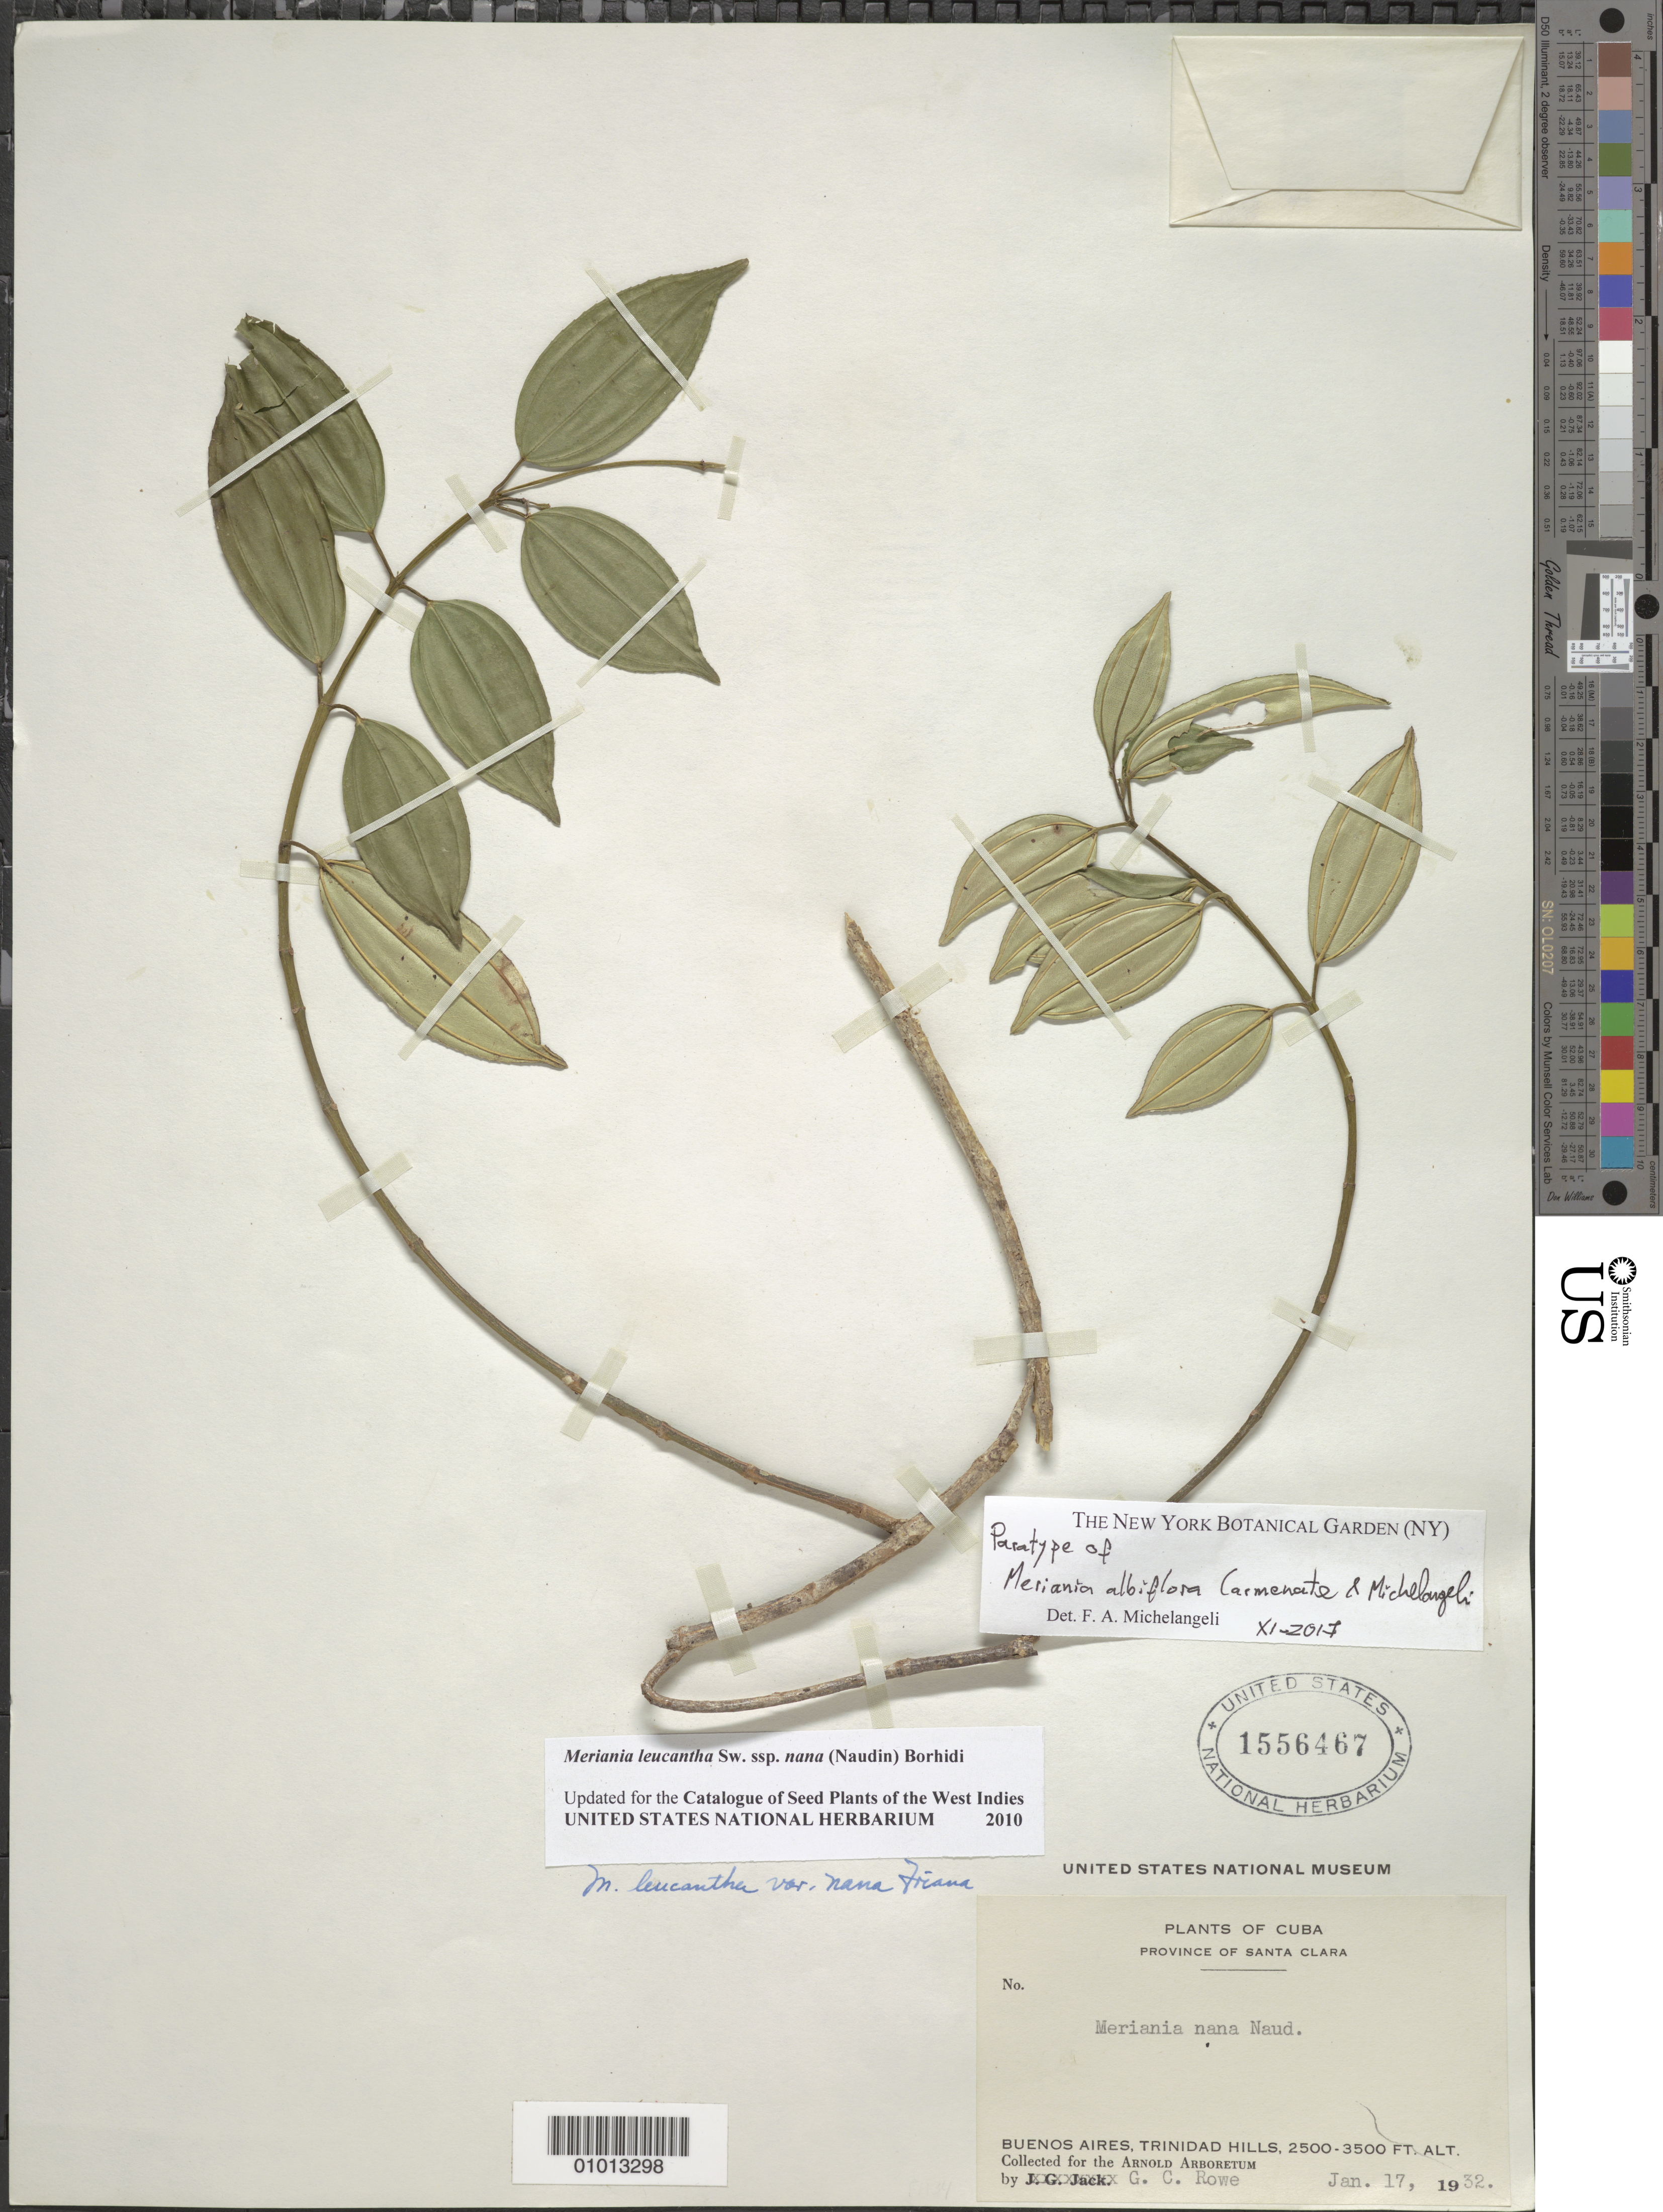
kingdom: Plantae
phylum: Tracheophyta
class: Magnoliopsida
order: Myrtales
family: Melastomataceae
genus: Meriania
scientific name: Meriania albiflora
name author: Carmenate & Michelang.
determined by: Michelangeli, F. A.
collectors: G. Rowe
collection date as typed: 17 Jan 1932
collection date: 1932-01-17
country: Cuba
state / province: Santa Clara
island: Cuba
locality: Buenos Aires, Trinidad Hills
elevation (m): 762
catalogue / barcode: US 1556467